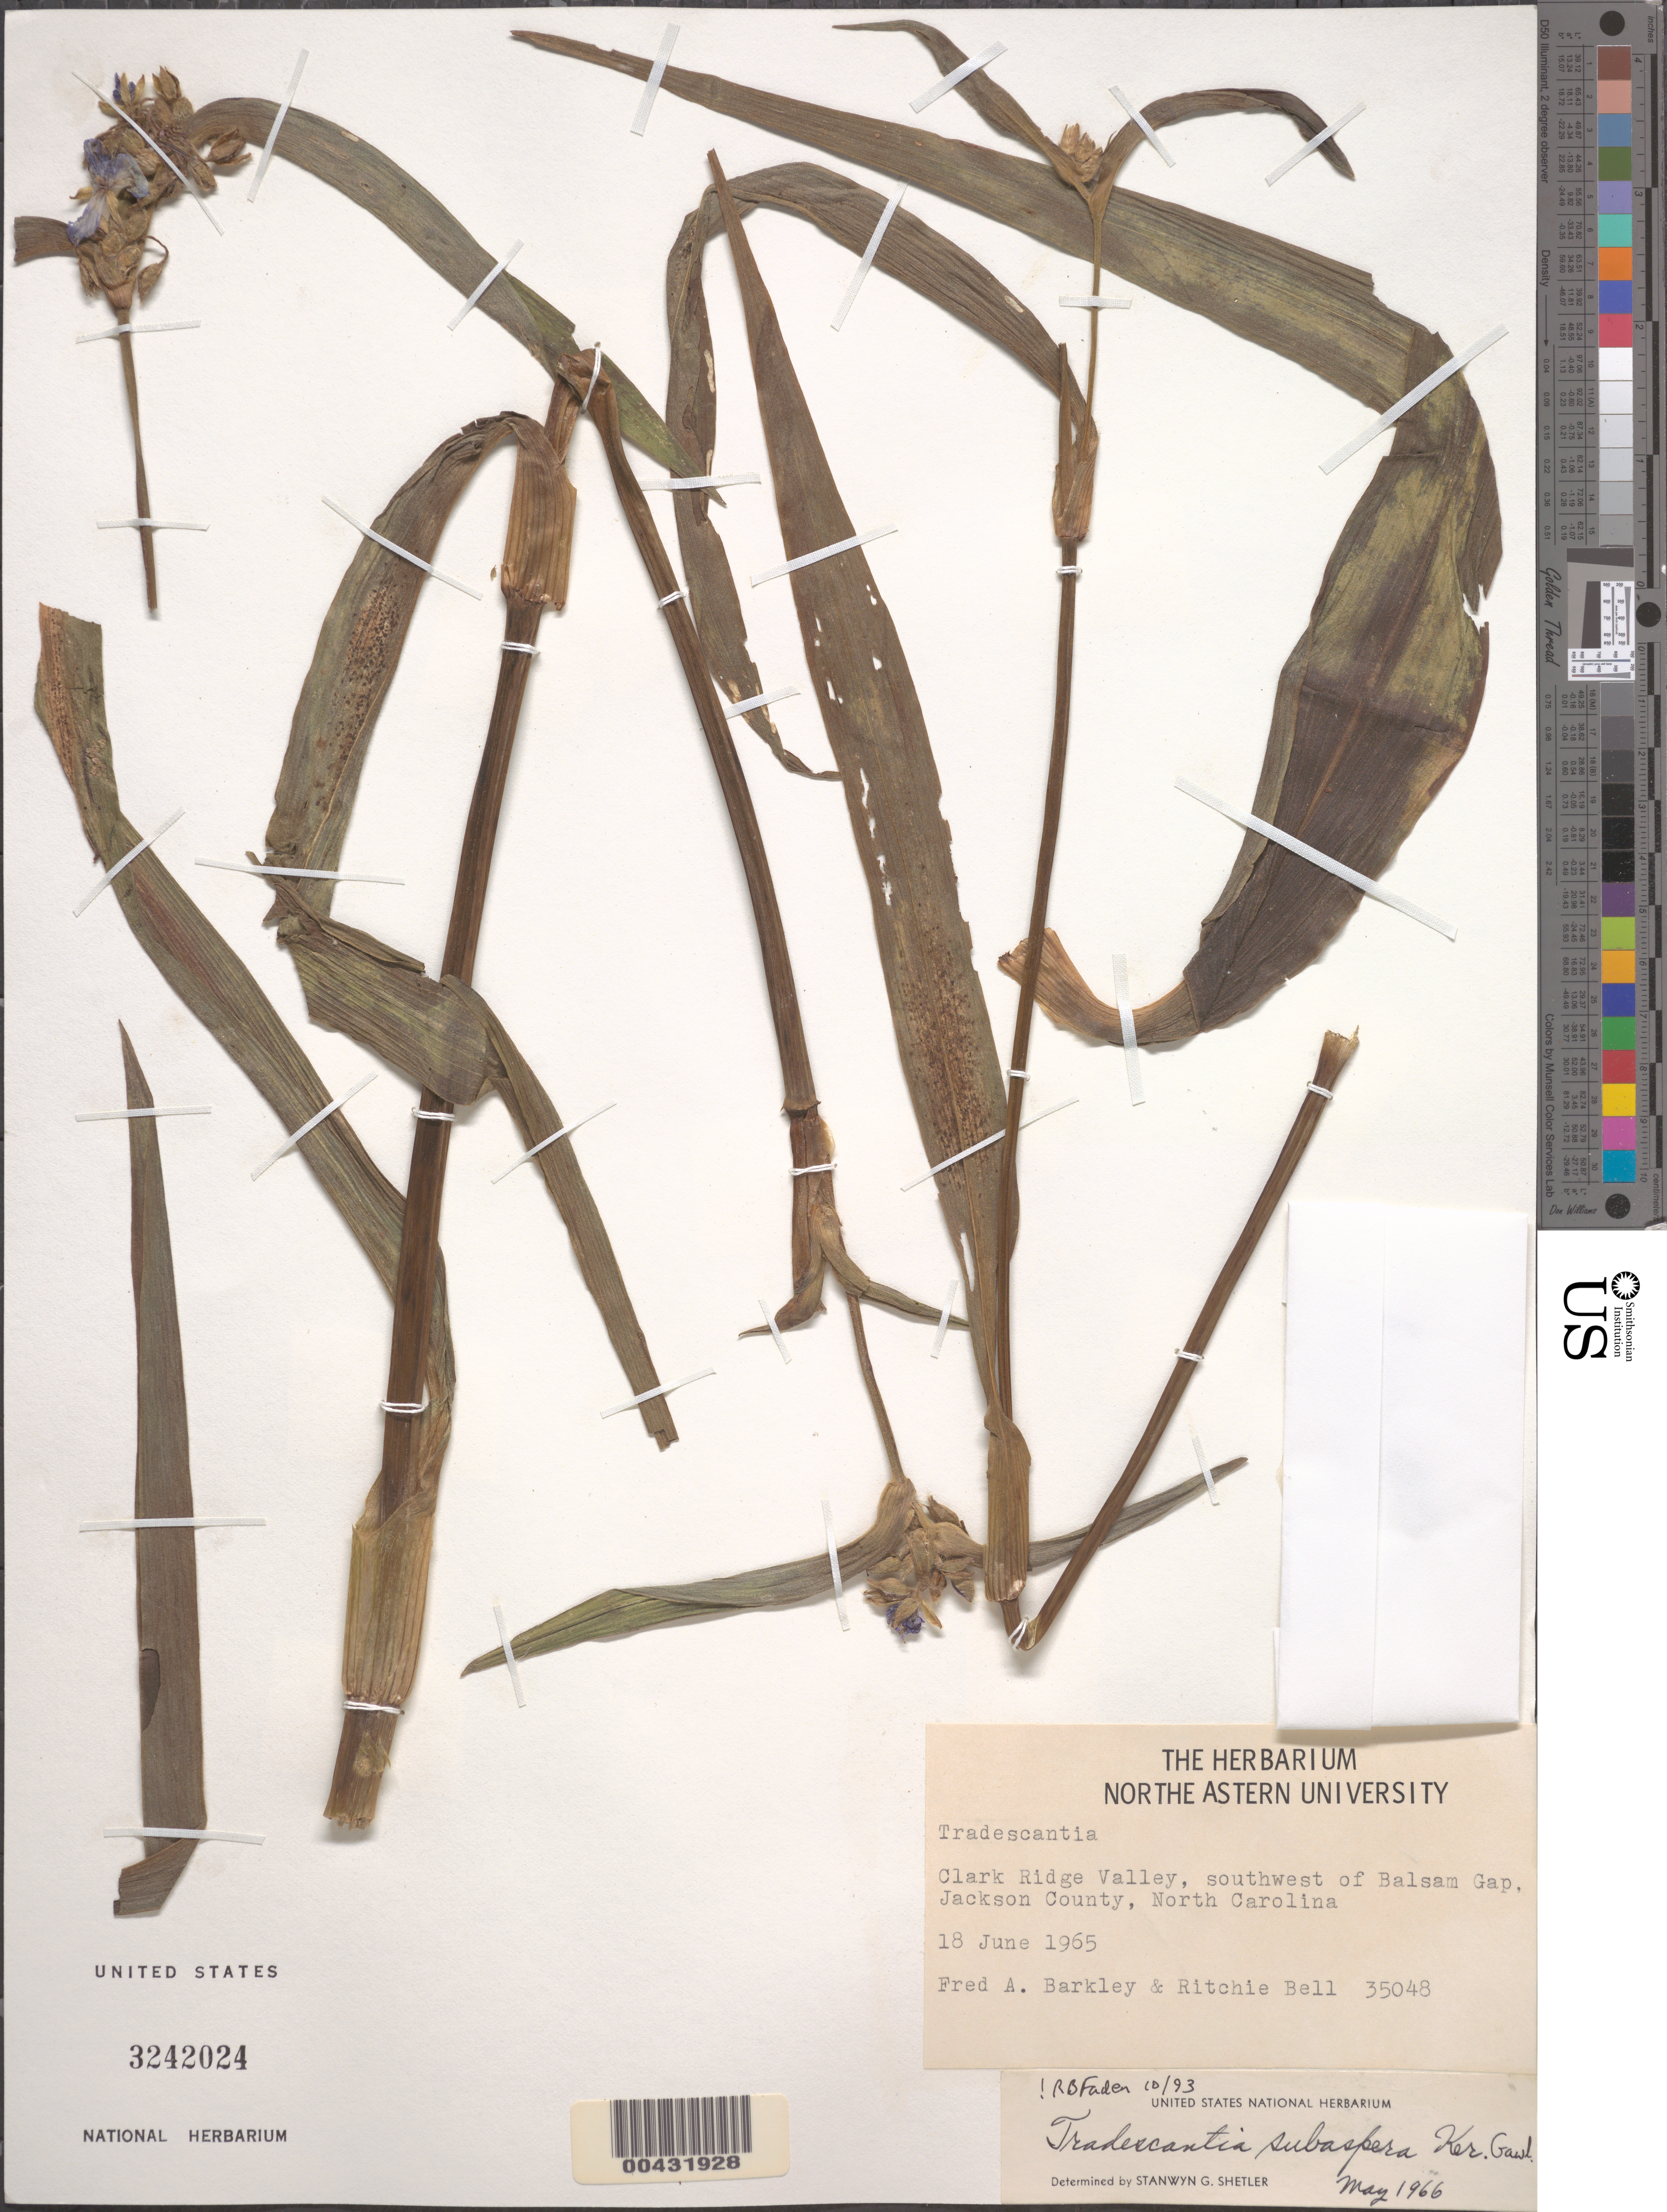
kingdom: Plantae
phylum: Tracheophyta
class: Liliopsida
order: Commelinales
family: Commelinaceae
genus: Tradescantia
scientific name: Tradescantia subaspera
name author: Ker Gawl.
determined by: Faden, Robert B., (US), Smithsonian Institution - National Museum of Natural History (UNITED STATES)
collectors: F. A. Barkley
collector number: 35048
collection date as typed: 18 Jun 1965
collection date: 1965-06-18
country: United States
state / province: North Carolina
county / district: Jackson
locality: Sw of balsom gap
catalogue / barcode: US 3242024